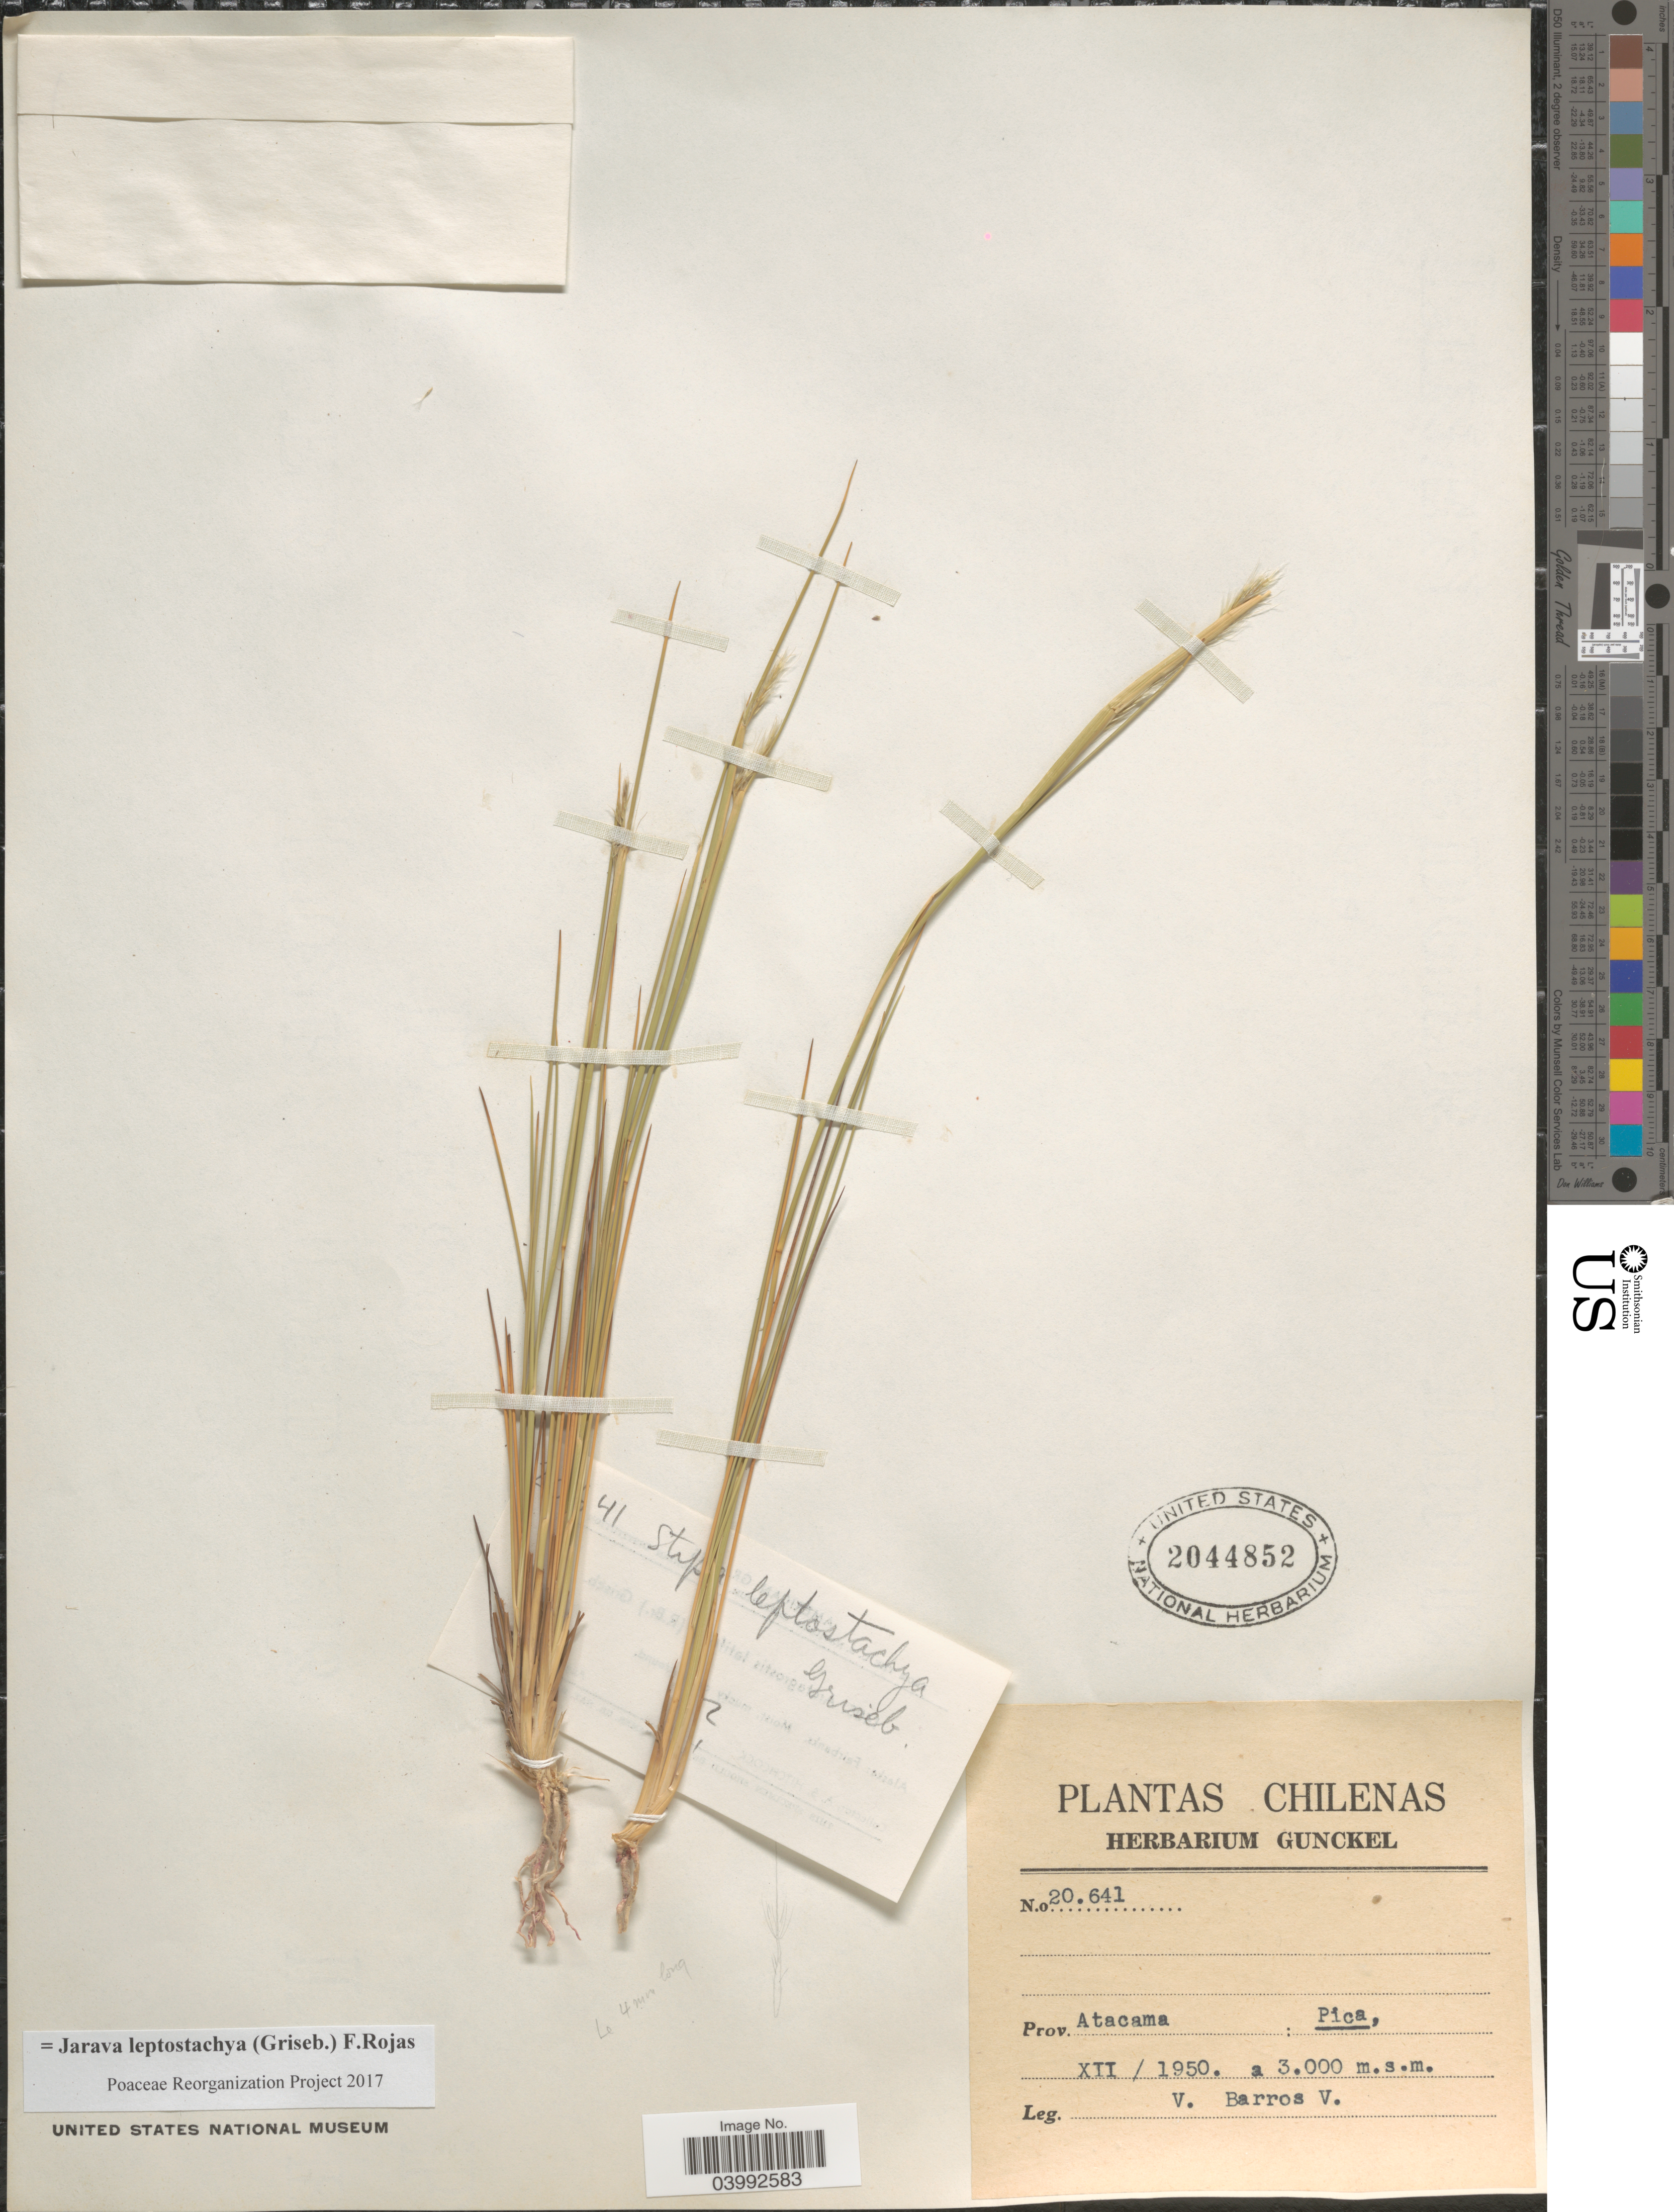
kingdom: Plantae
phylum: Tracheophyta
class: Liliopsida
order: Poales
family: Poaceae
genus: Jarava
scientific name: Jarava leptostachya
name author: (Griseb.) F. Rojas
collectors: V. Barros V.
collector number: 20641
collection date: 1950-12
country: Chile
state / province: Atacama (III)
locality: Prov. Atacama: Pica.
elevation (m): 3000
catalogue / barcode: US 2044852